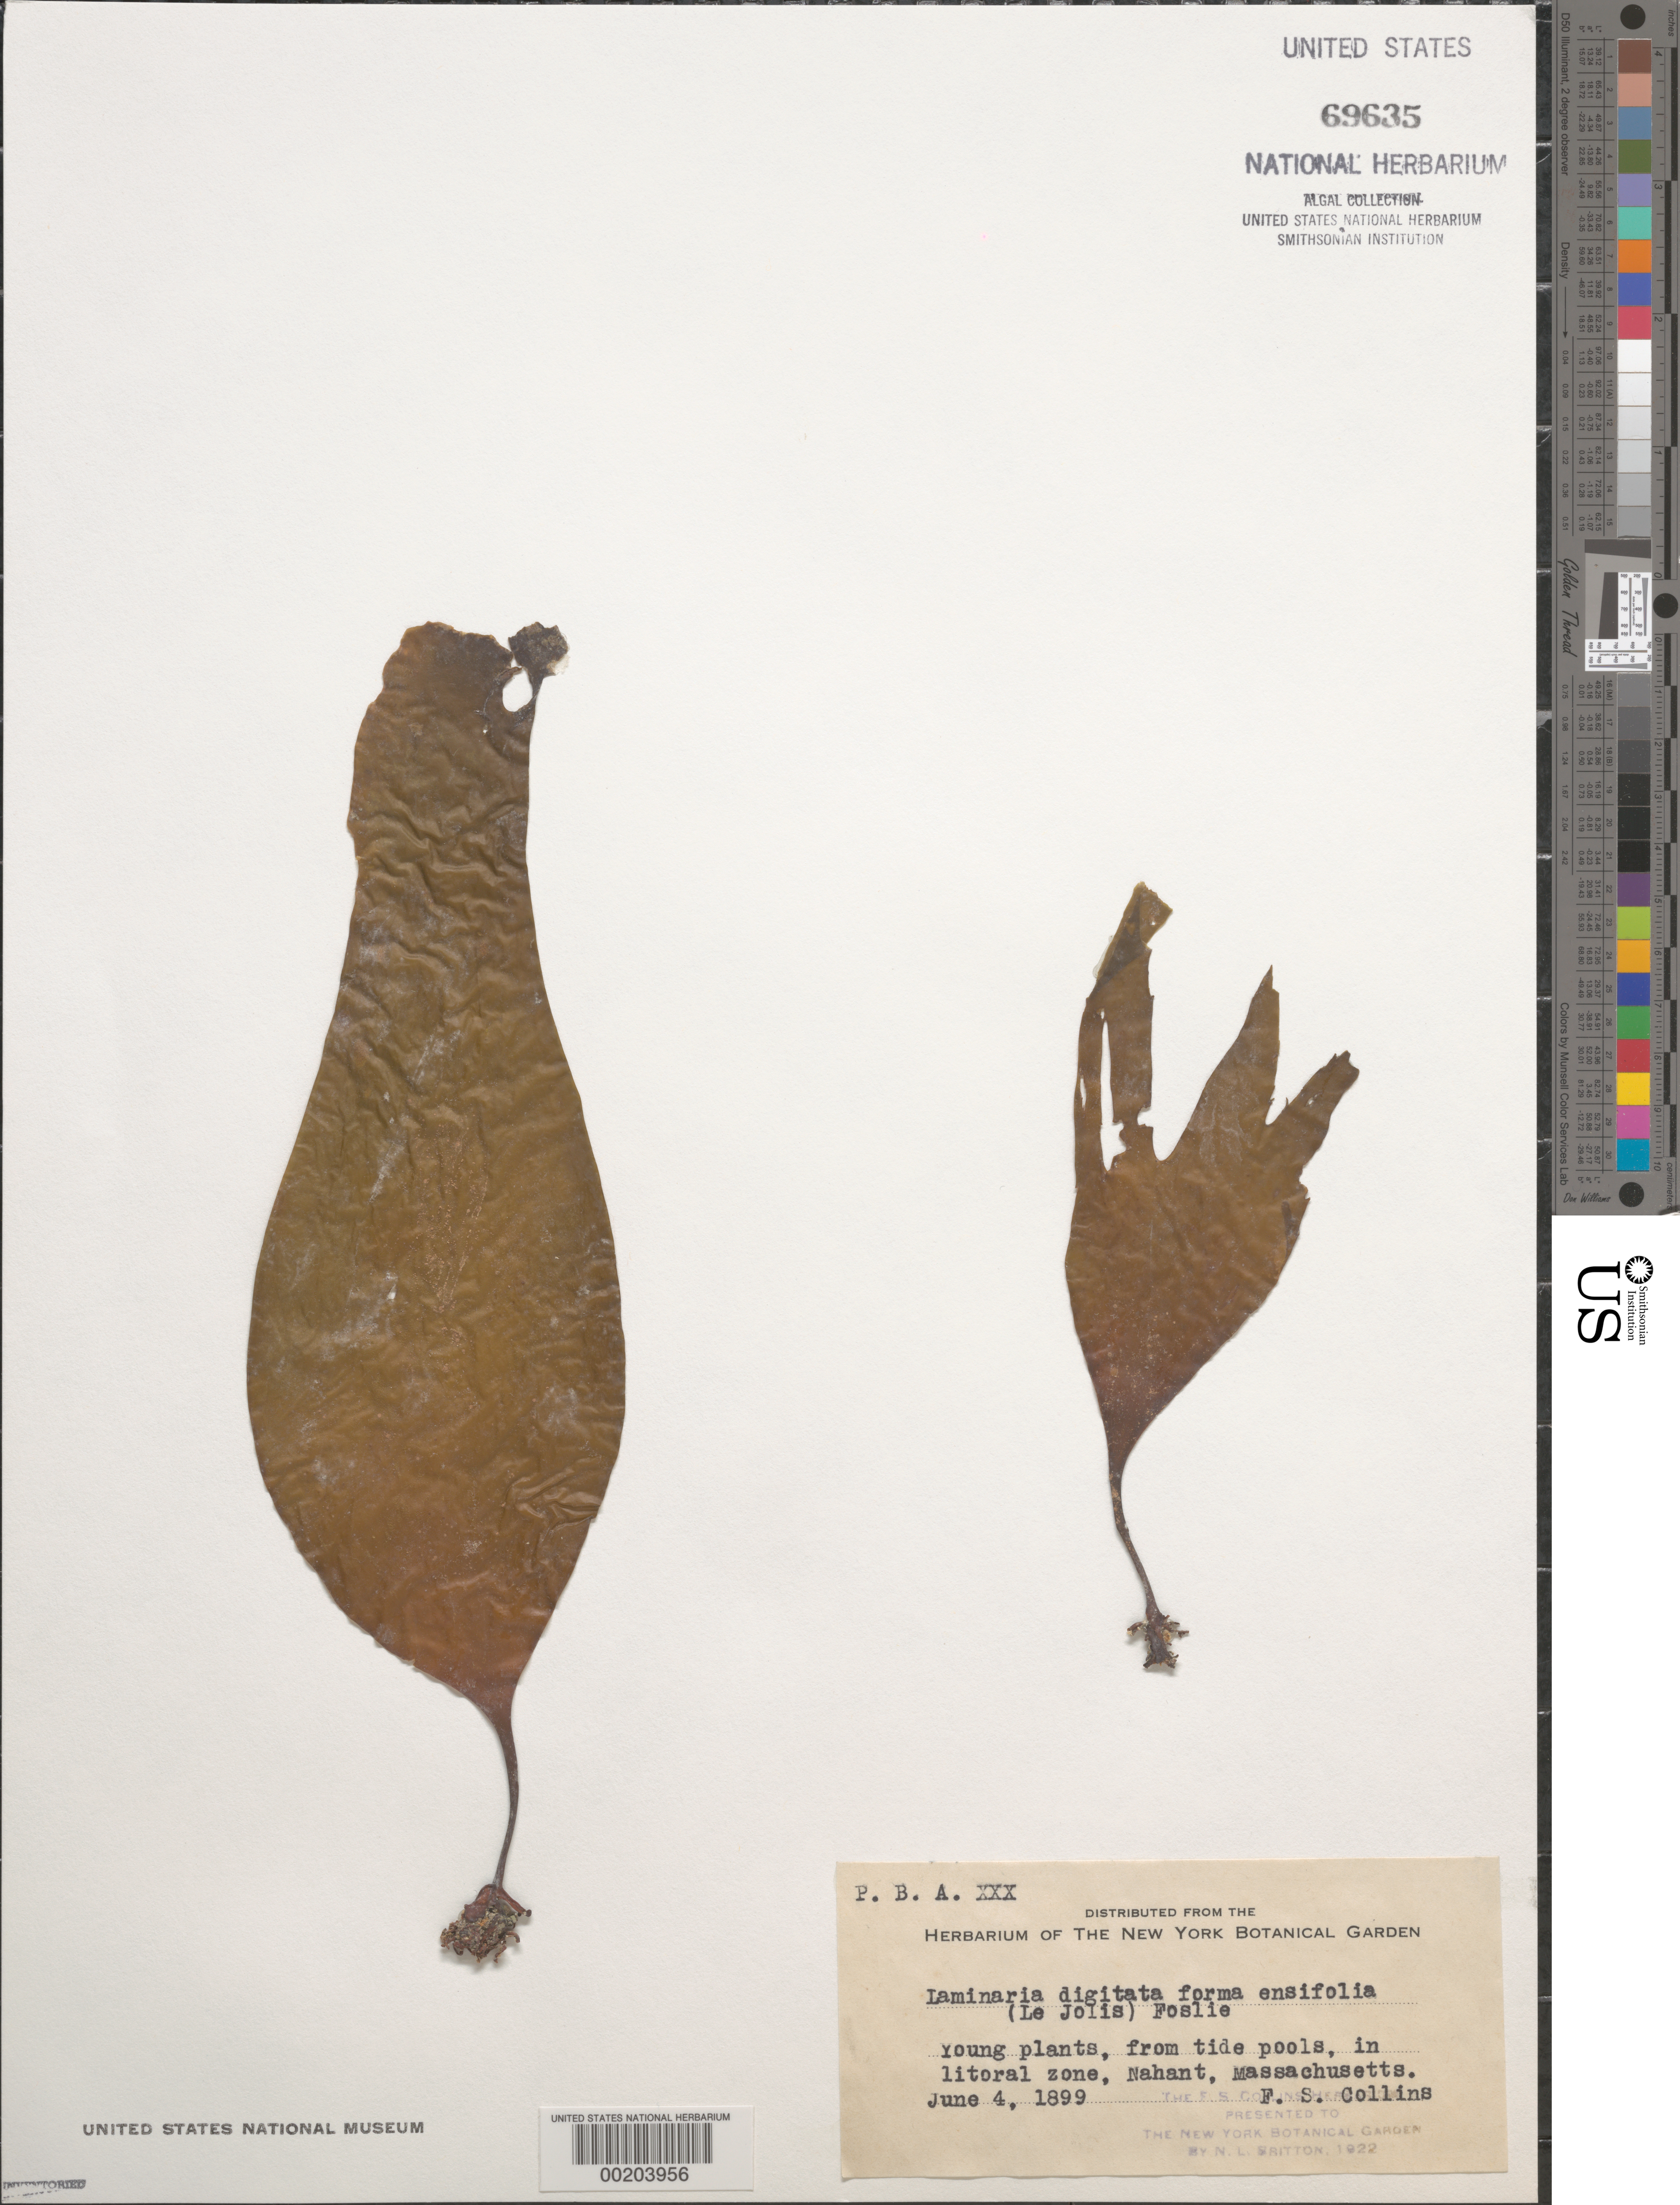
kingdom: Chromista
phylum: Ochrophyta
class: Phaeophyceae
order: Laminariales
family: Laminariaceae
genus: Laminaria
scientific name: Laminaria digitata f. ensifolia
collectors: F. Collins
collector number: PB-A Xxx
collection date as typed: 04 Jun 1899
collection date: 1899-06-04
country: United States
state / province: Massachusetts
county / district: Essex County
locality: Nahant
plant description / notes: Collins, Holden & Setchell, Phycotheca Boreali-Americana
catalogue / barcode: US 69635